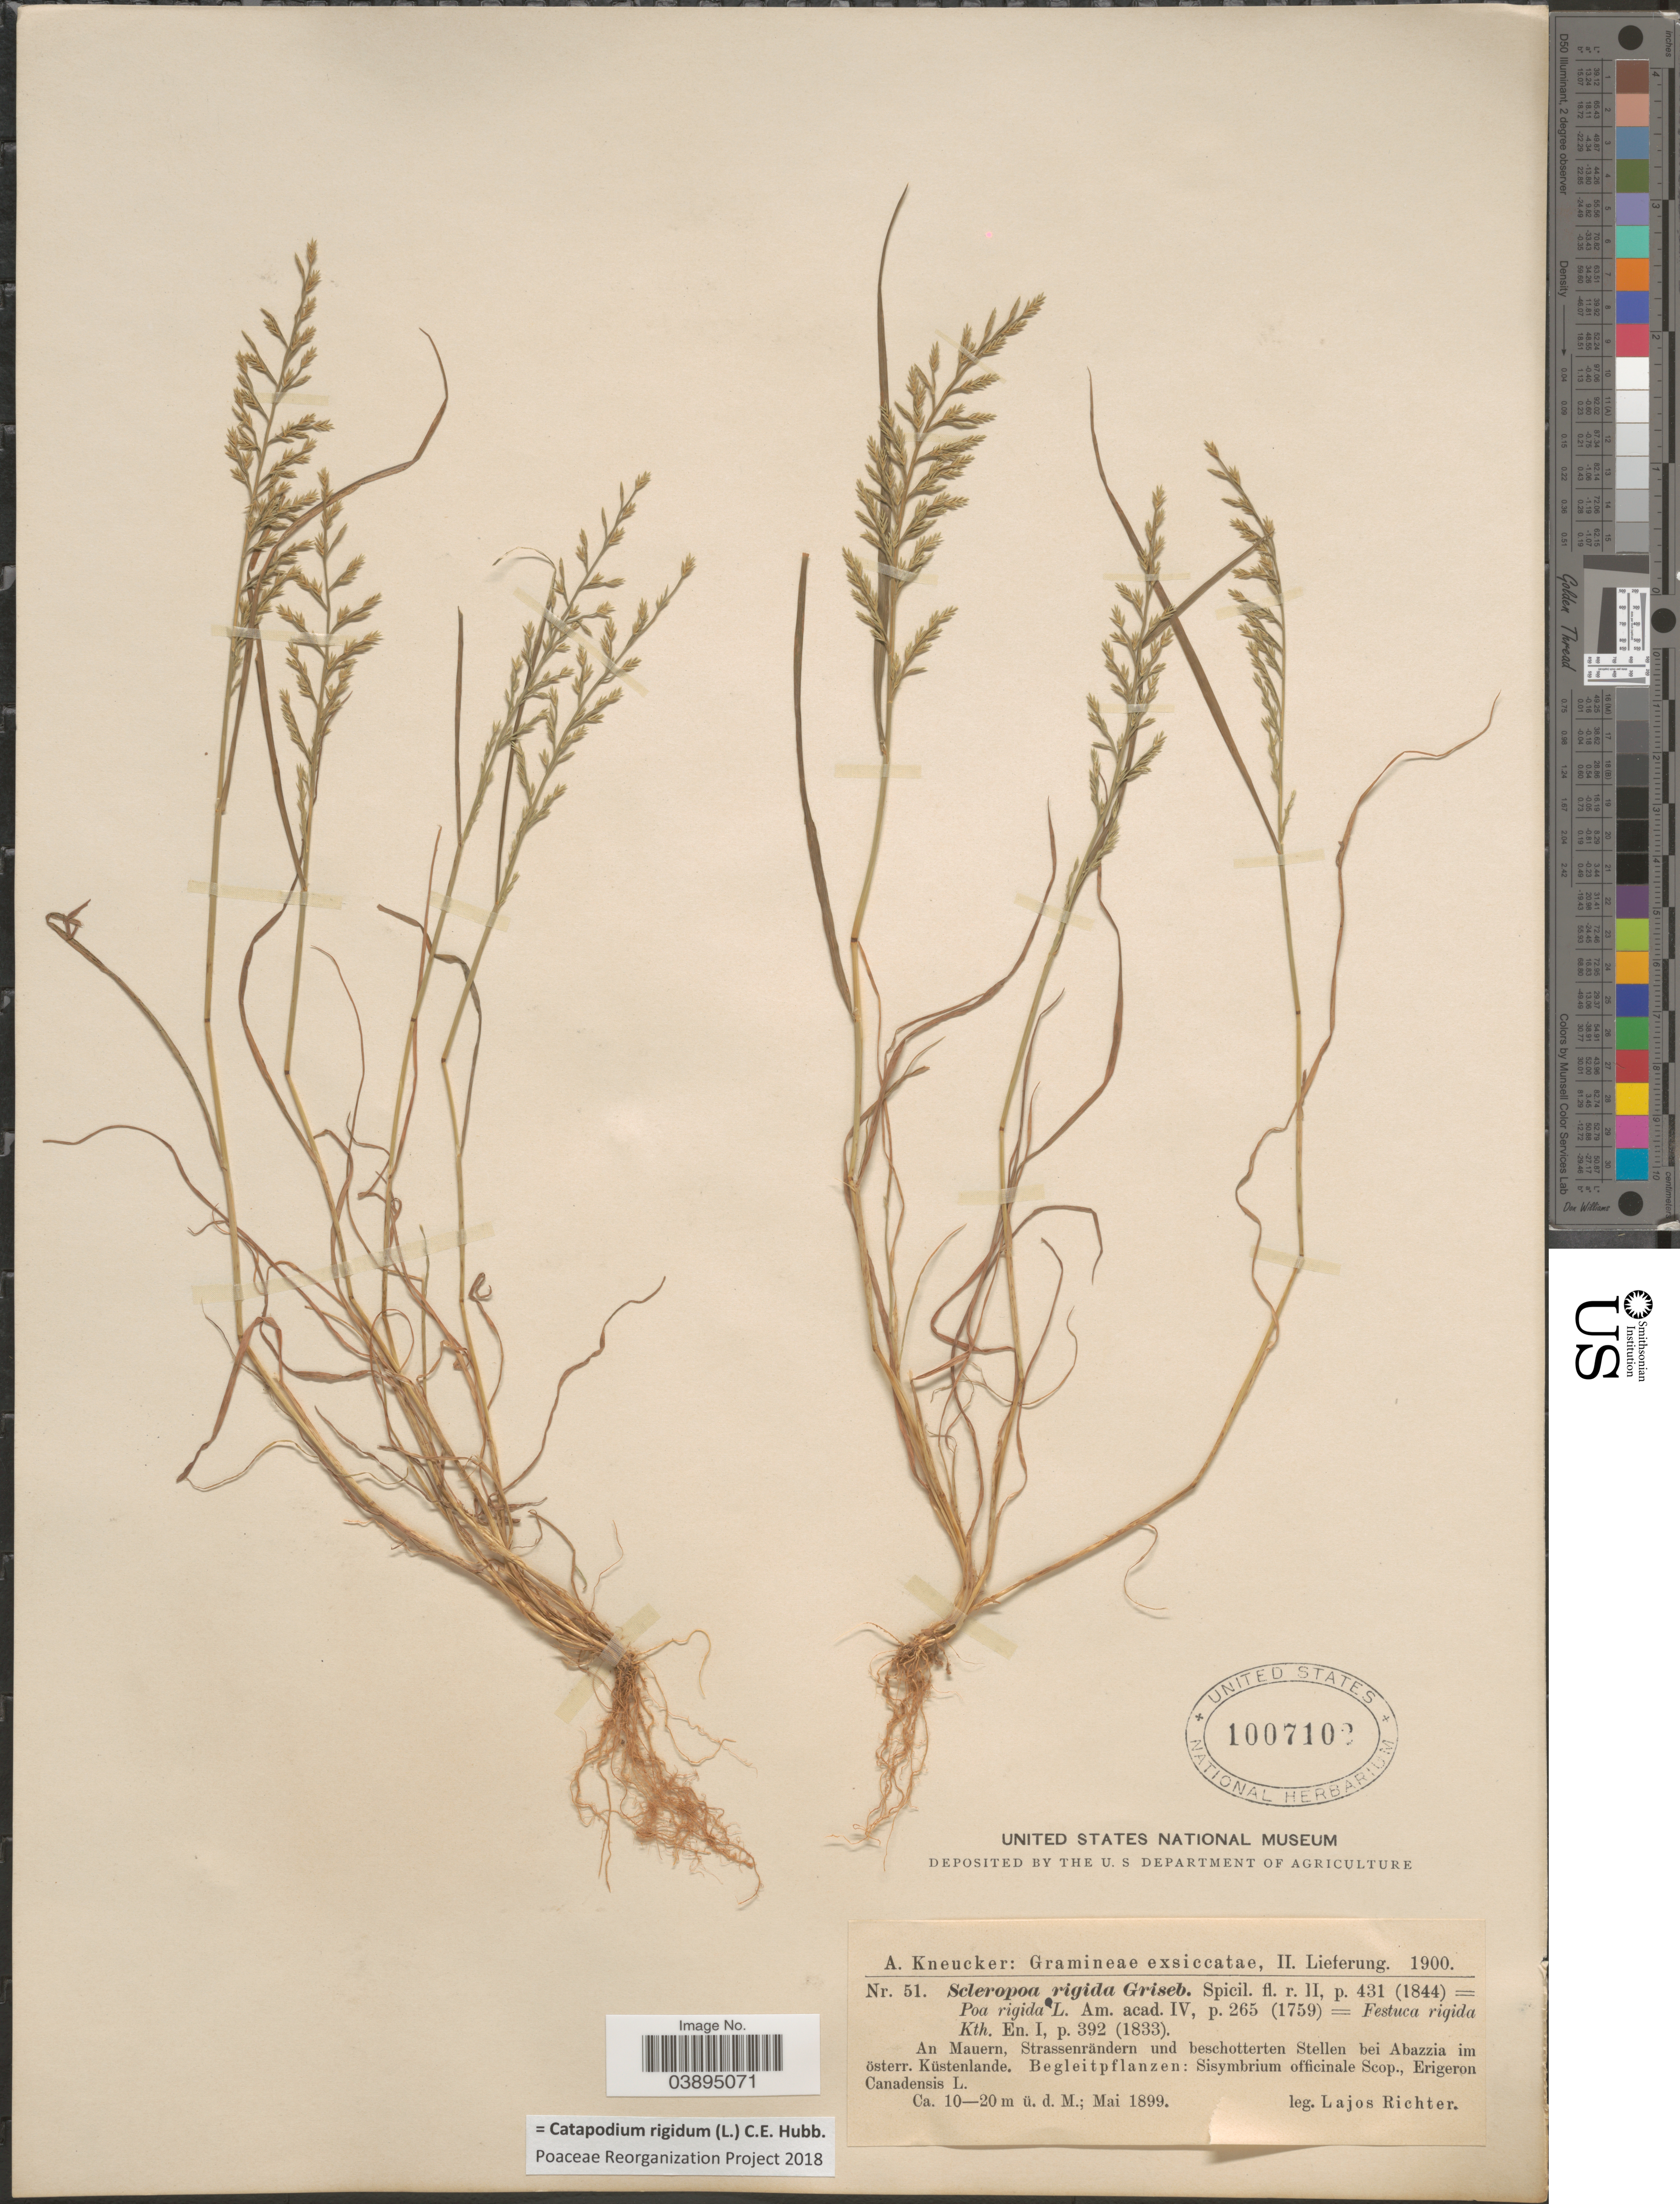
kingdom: Plantae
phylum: Tracheophyta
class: Liliopsida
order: Poales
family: Poaceae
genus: Catapodium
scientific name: Catapodium rigidum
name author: (L.) C.E. Hubb.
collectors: L. Richter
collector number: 51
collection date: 1899-05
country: Austria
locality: An Mauern, Strassenrändern und beschotterten Stellen bei Abazzia im österr. Küstenlande.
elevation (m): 10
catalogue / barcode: US 1007102